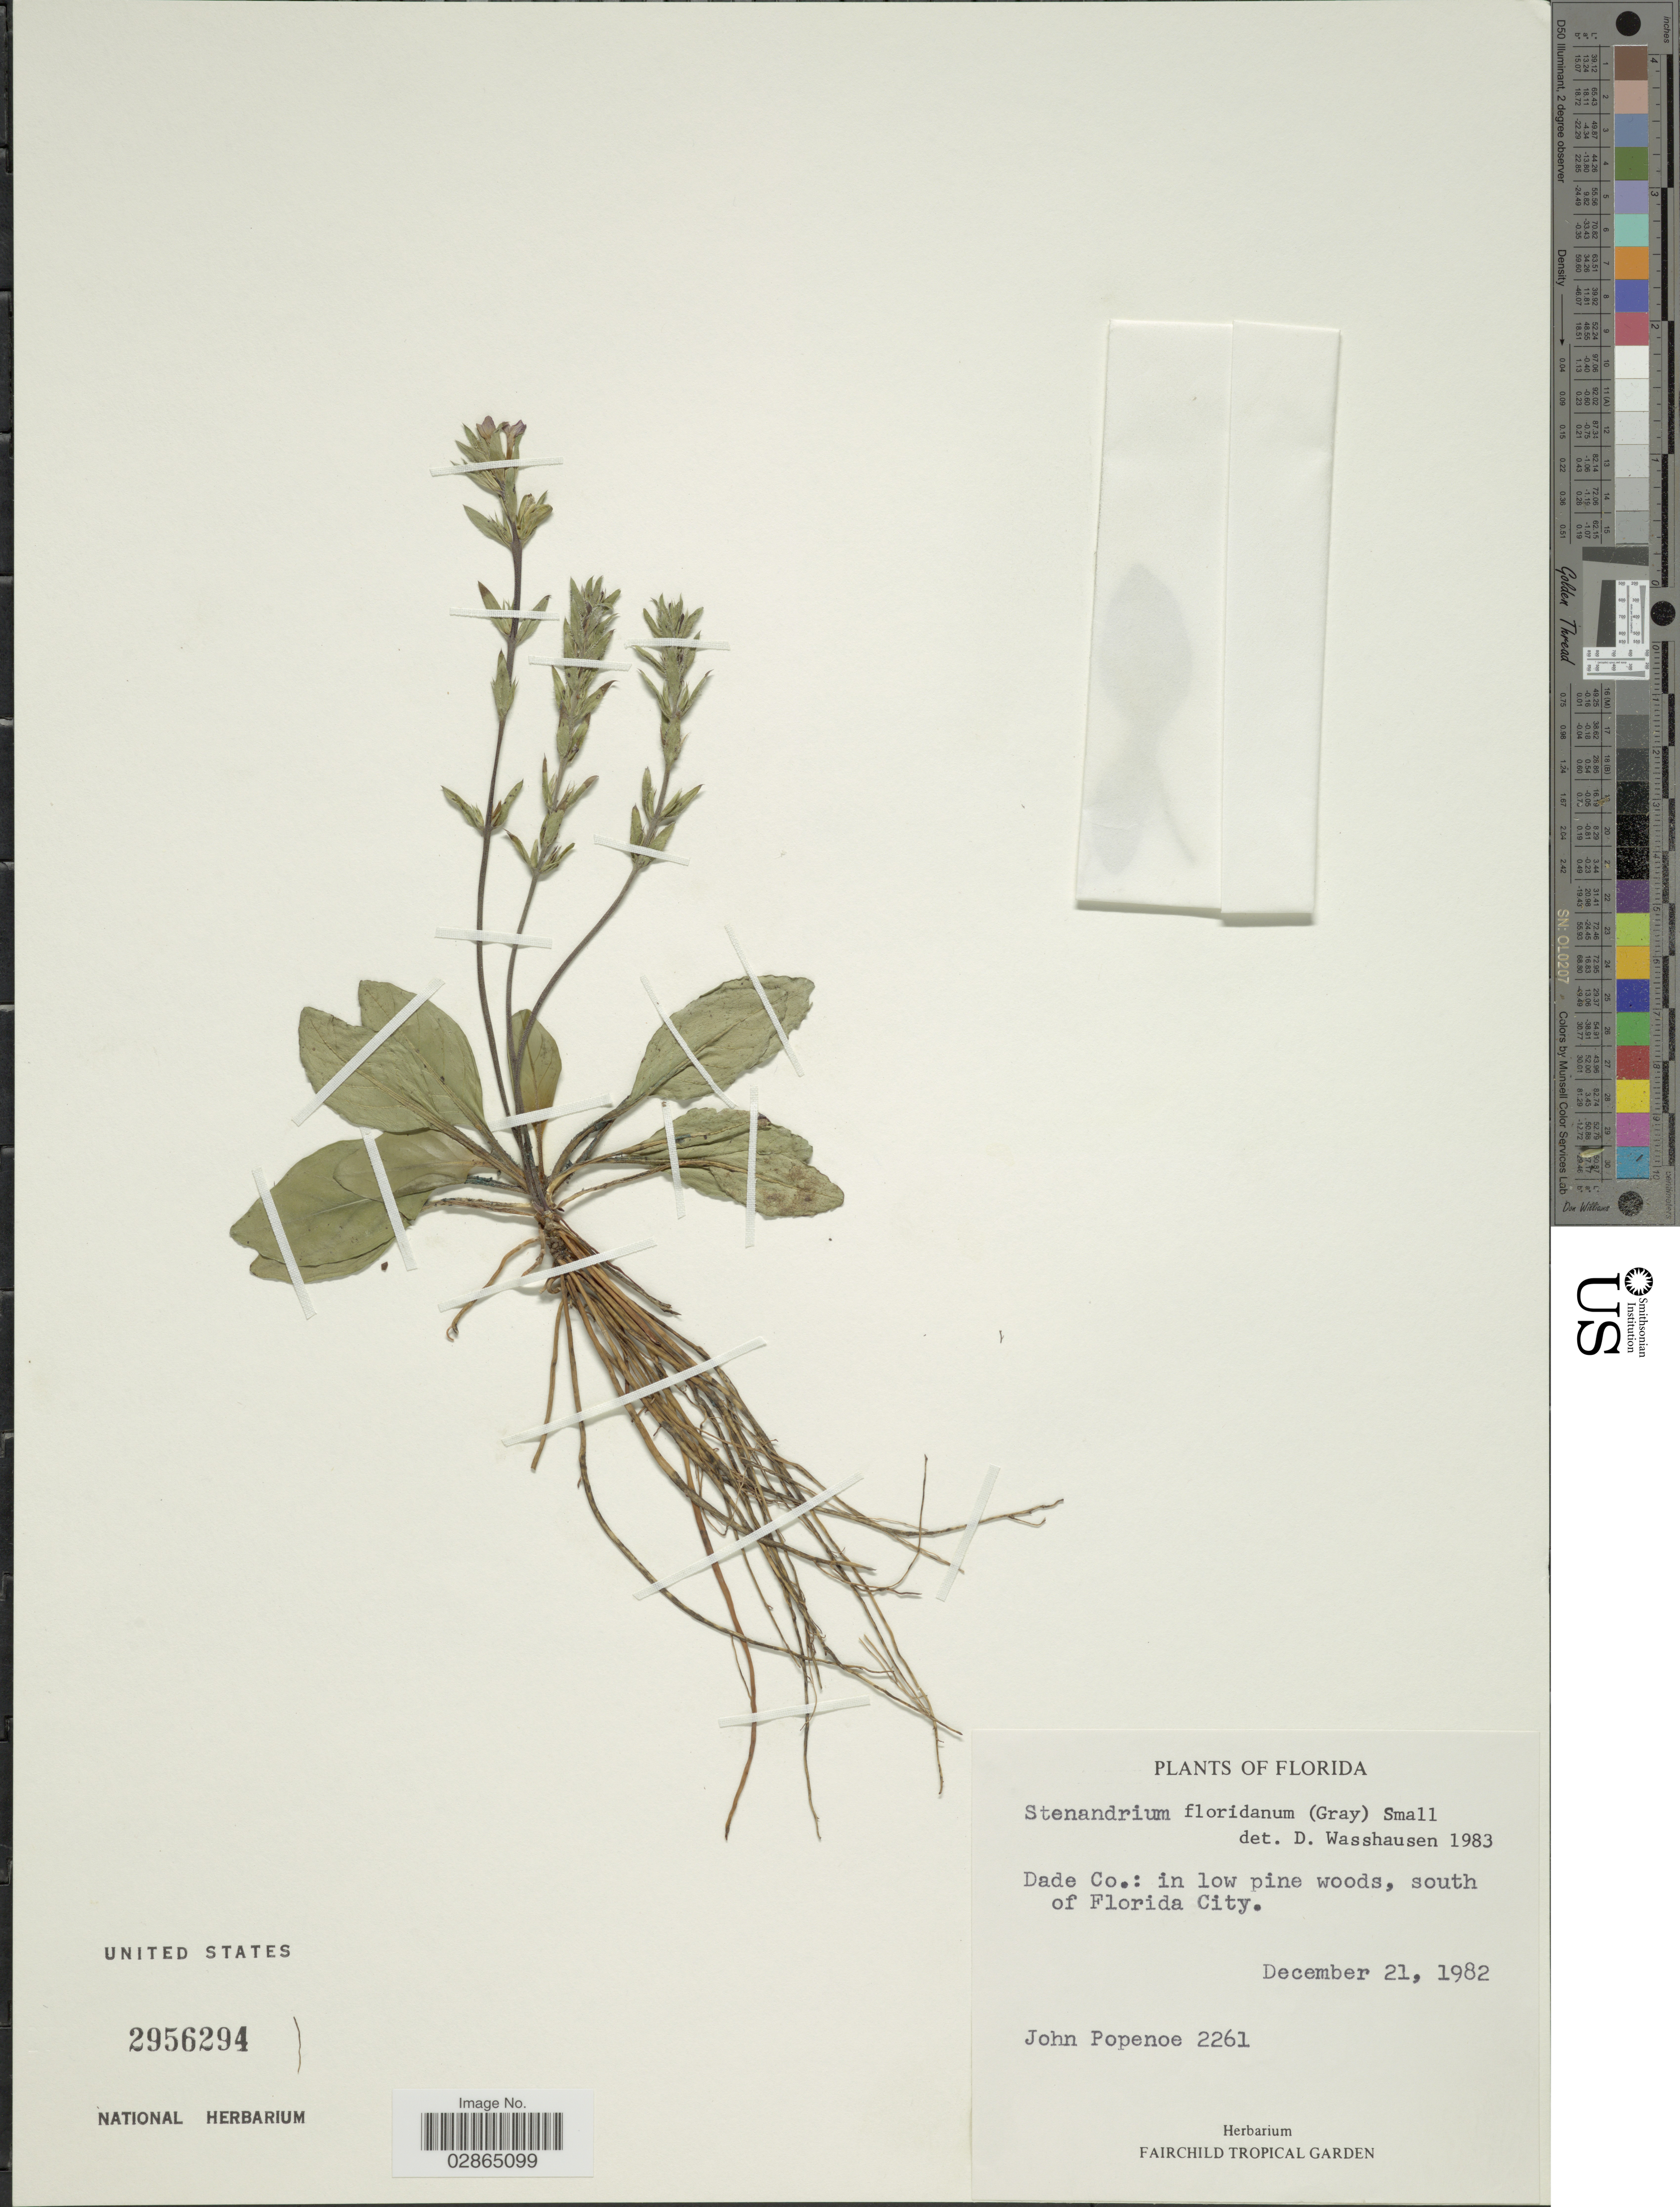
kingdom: Plantae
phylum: Tracheophyta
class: Magnoliopsida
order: Lamiales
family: Acanthaceae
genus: Stenandrium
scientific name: Stenandrium floridanum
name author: (A. Gray) Small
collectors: J. Popenoe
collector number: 2261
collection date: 1982-12-21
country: United States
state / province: Florida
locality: Dade Co.: in low pine woods, south of Florida City.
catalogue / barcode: US 2956294